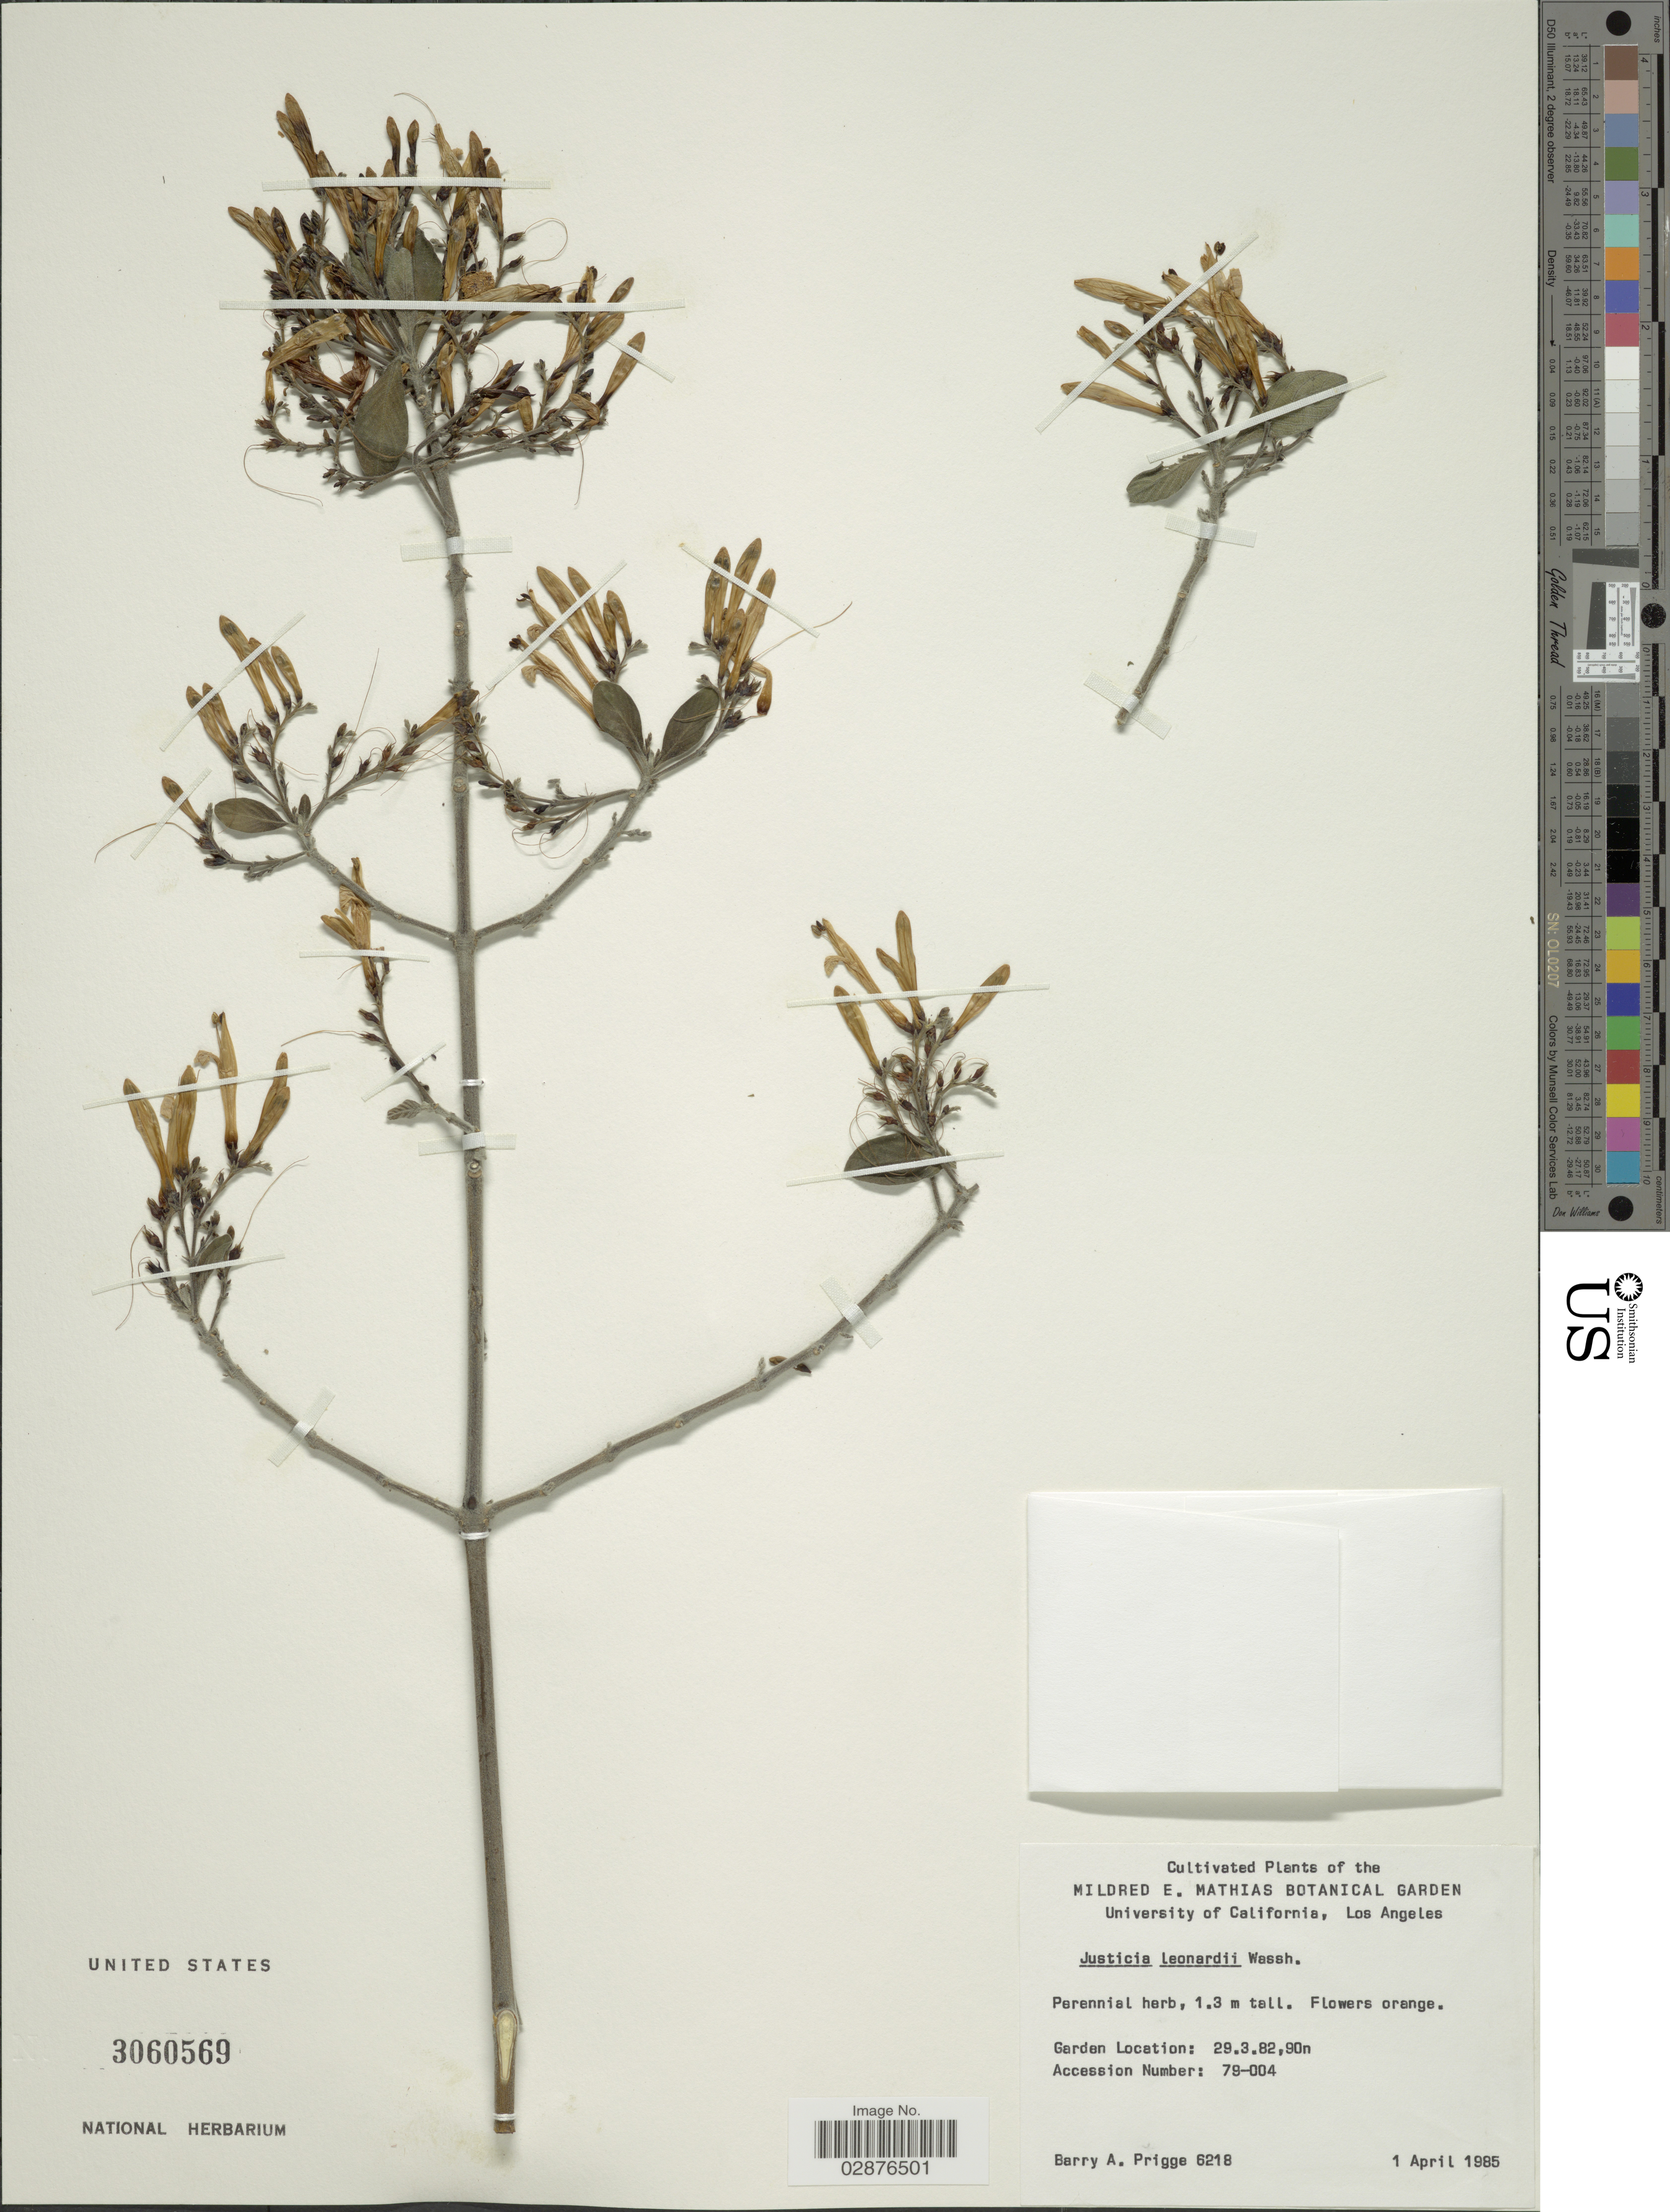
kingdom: Plantae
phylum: Tracheophyta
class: Magnoliopsida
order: Lamiales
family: Acanthaceae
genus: Justicia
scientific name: Justicia leonardii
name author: Wassh.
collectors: B. Prigge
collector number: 6218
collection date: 1985-04-01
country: United States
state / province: California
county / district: Los Angeles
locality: Mildred E. Mathias Botanical Garden University of California, Los Angeles.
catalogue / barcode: US 3060569